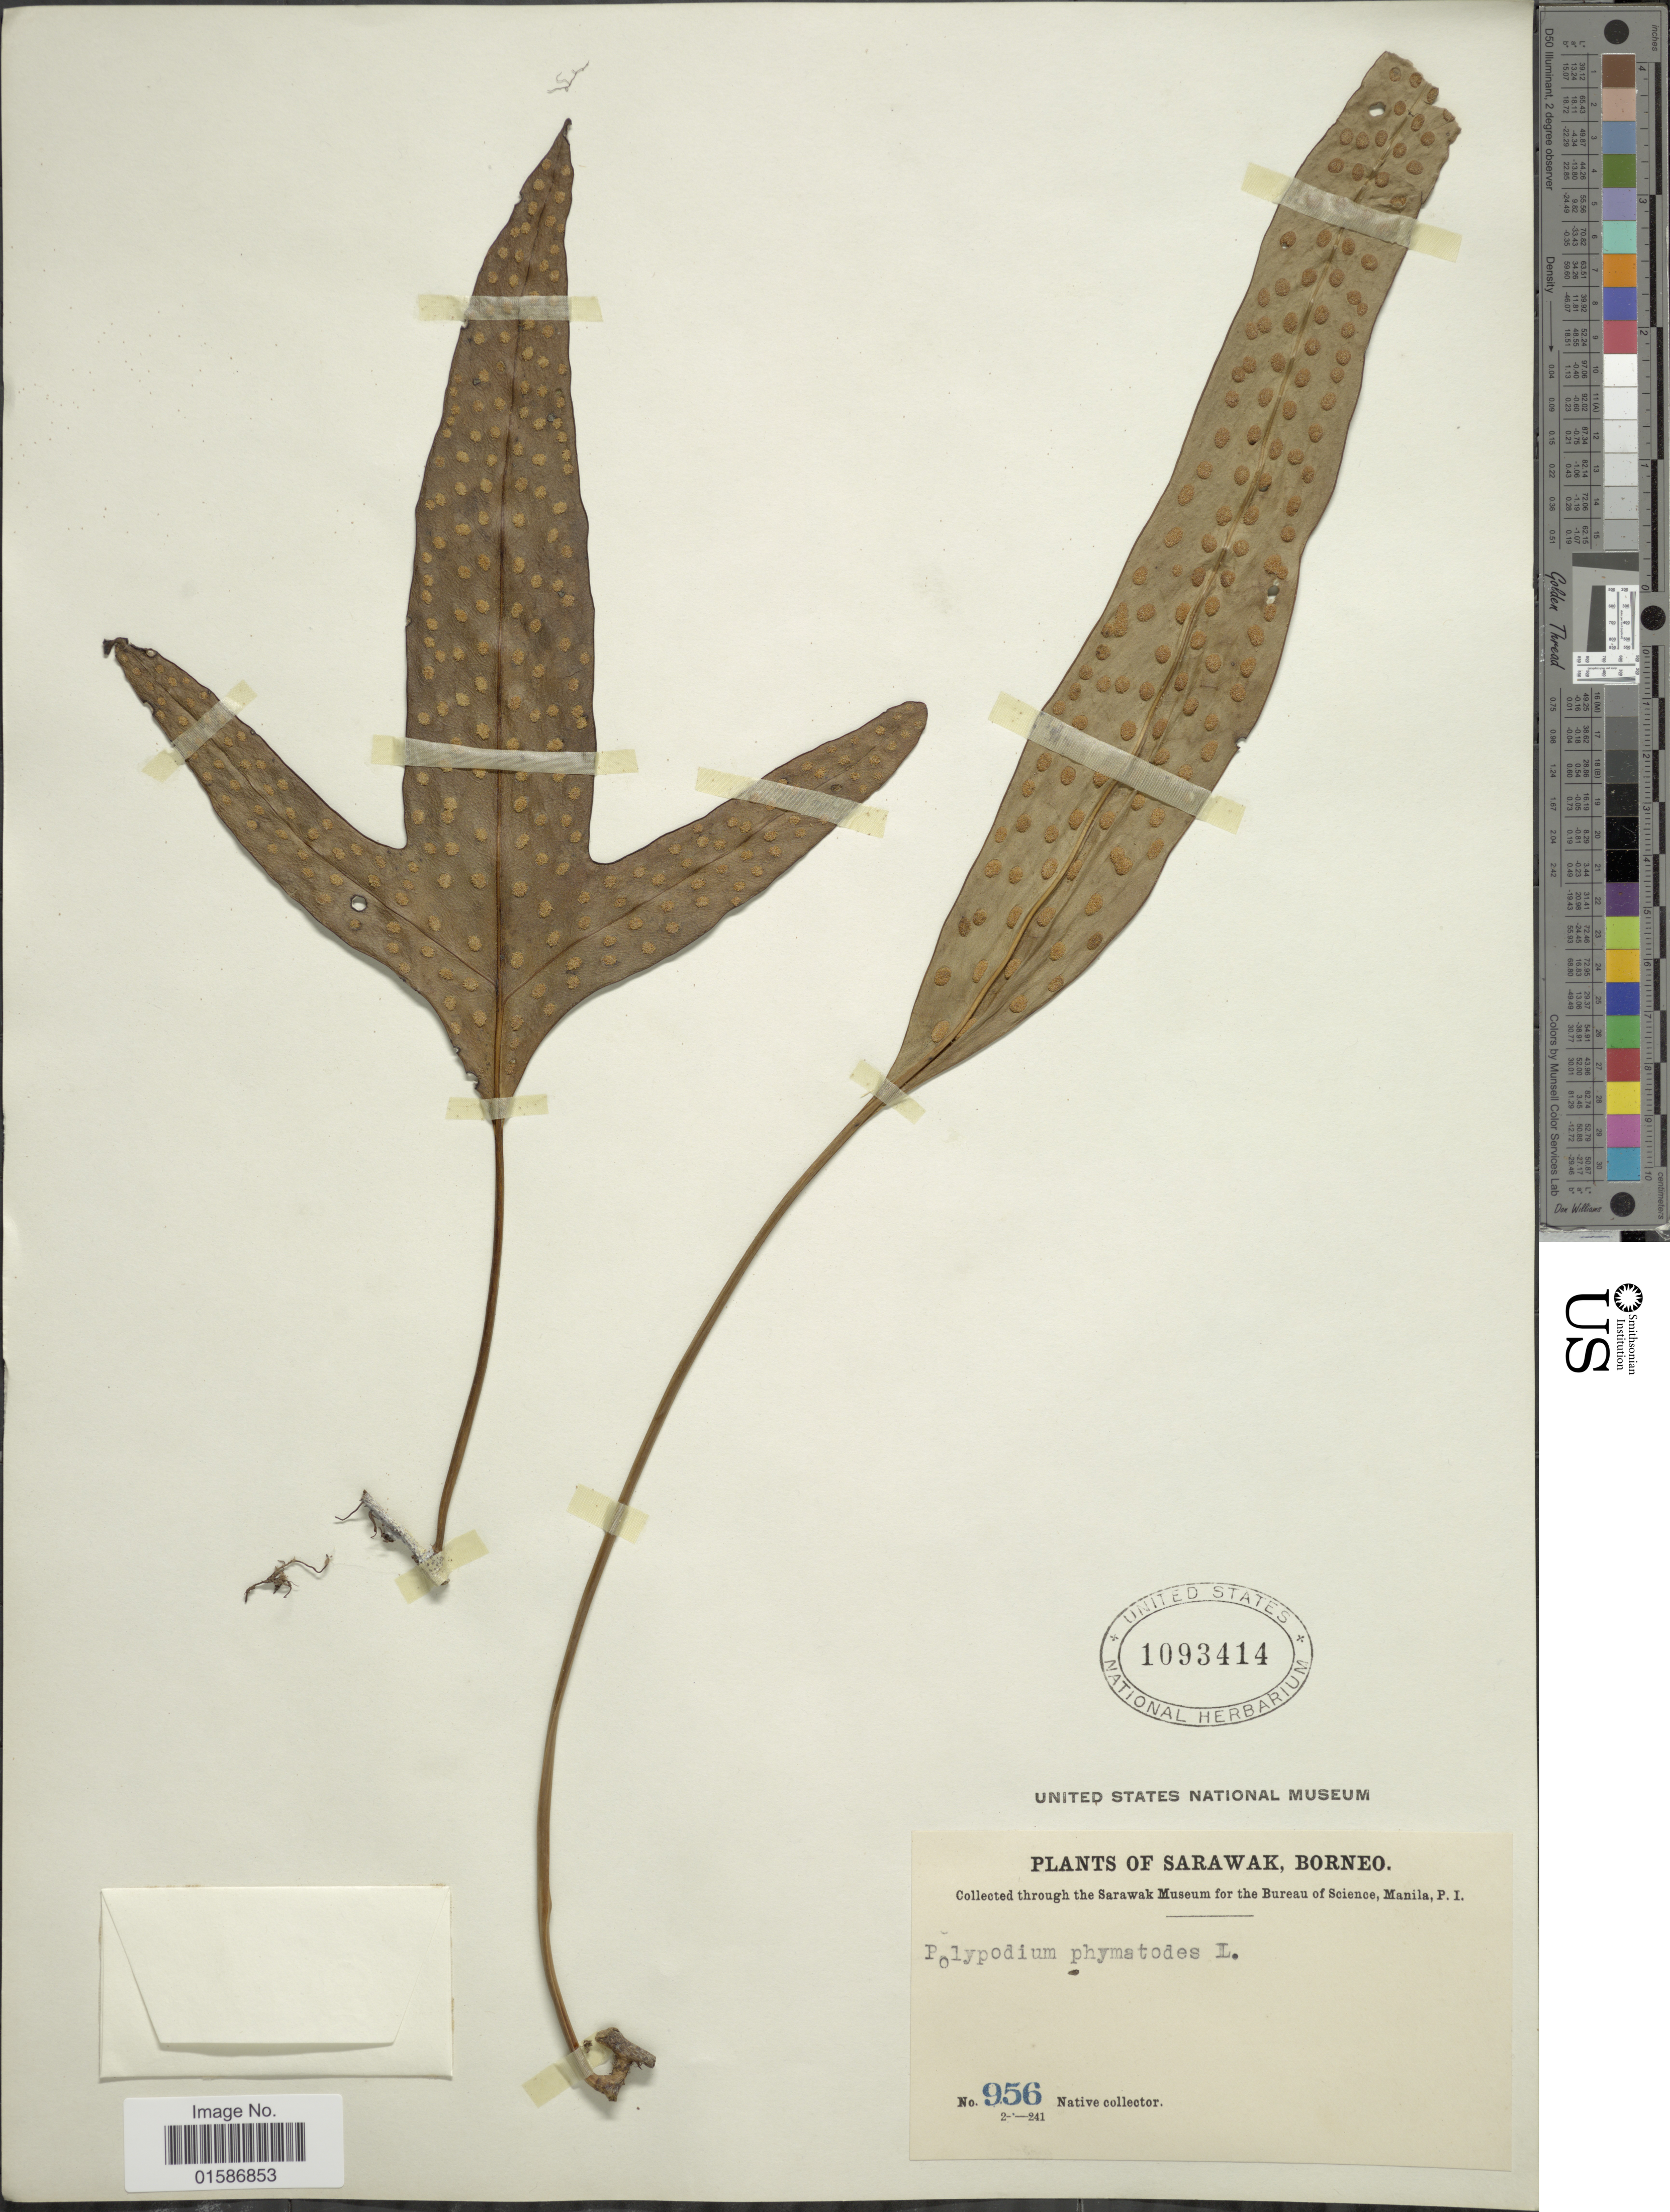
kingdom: Plantae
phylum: Tracheophyta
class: Polypodiopsida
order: Polypodiales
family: Polypodiaceae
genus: Microsorum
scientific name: Microsorum scolopendria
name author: (Burm. f.) Copel.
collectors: Native collector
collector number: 956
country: Malaysia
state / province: Sarawak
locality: Borneo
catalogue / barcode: US 1093414